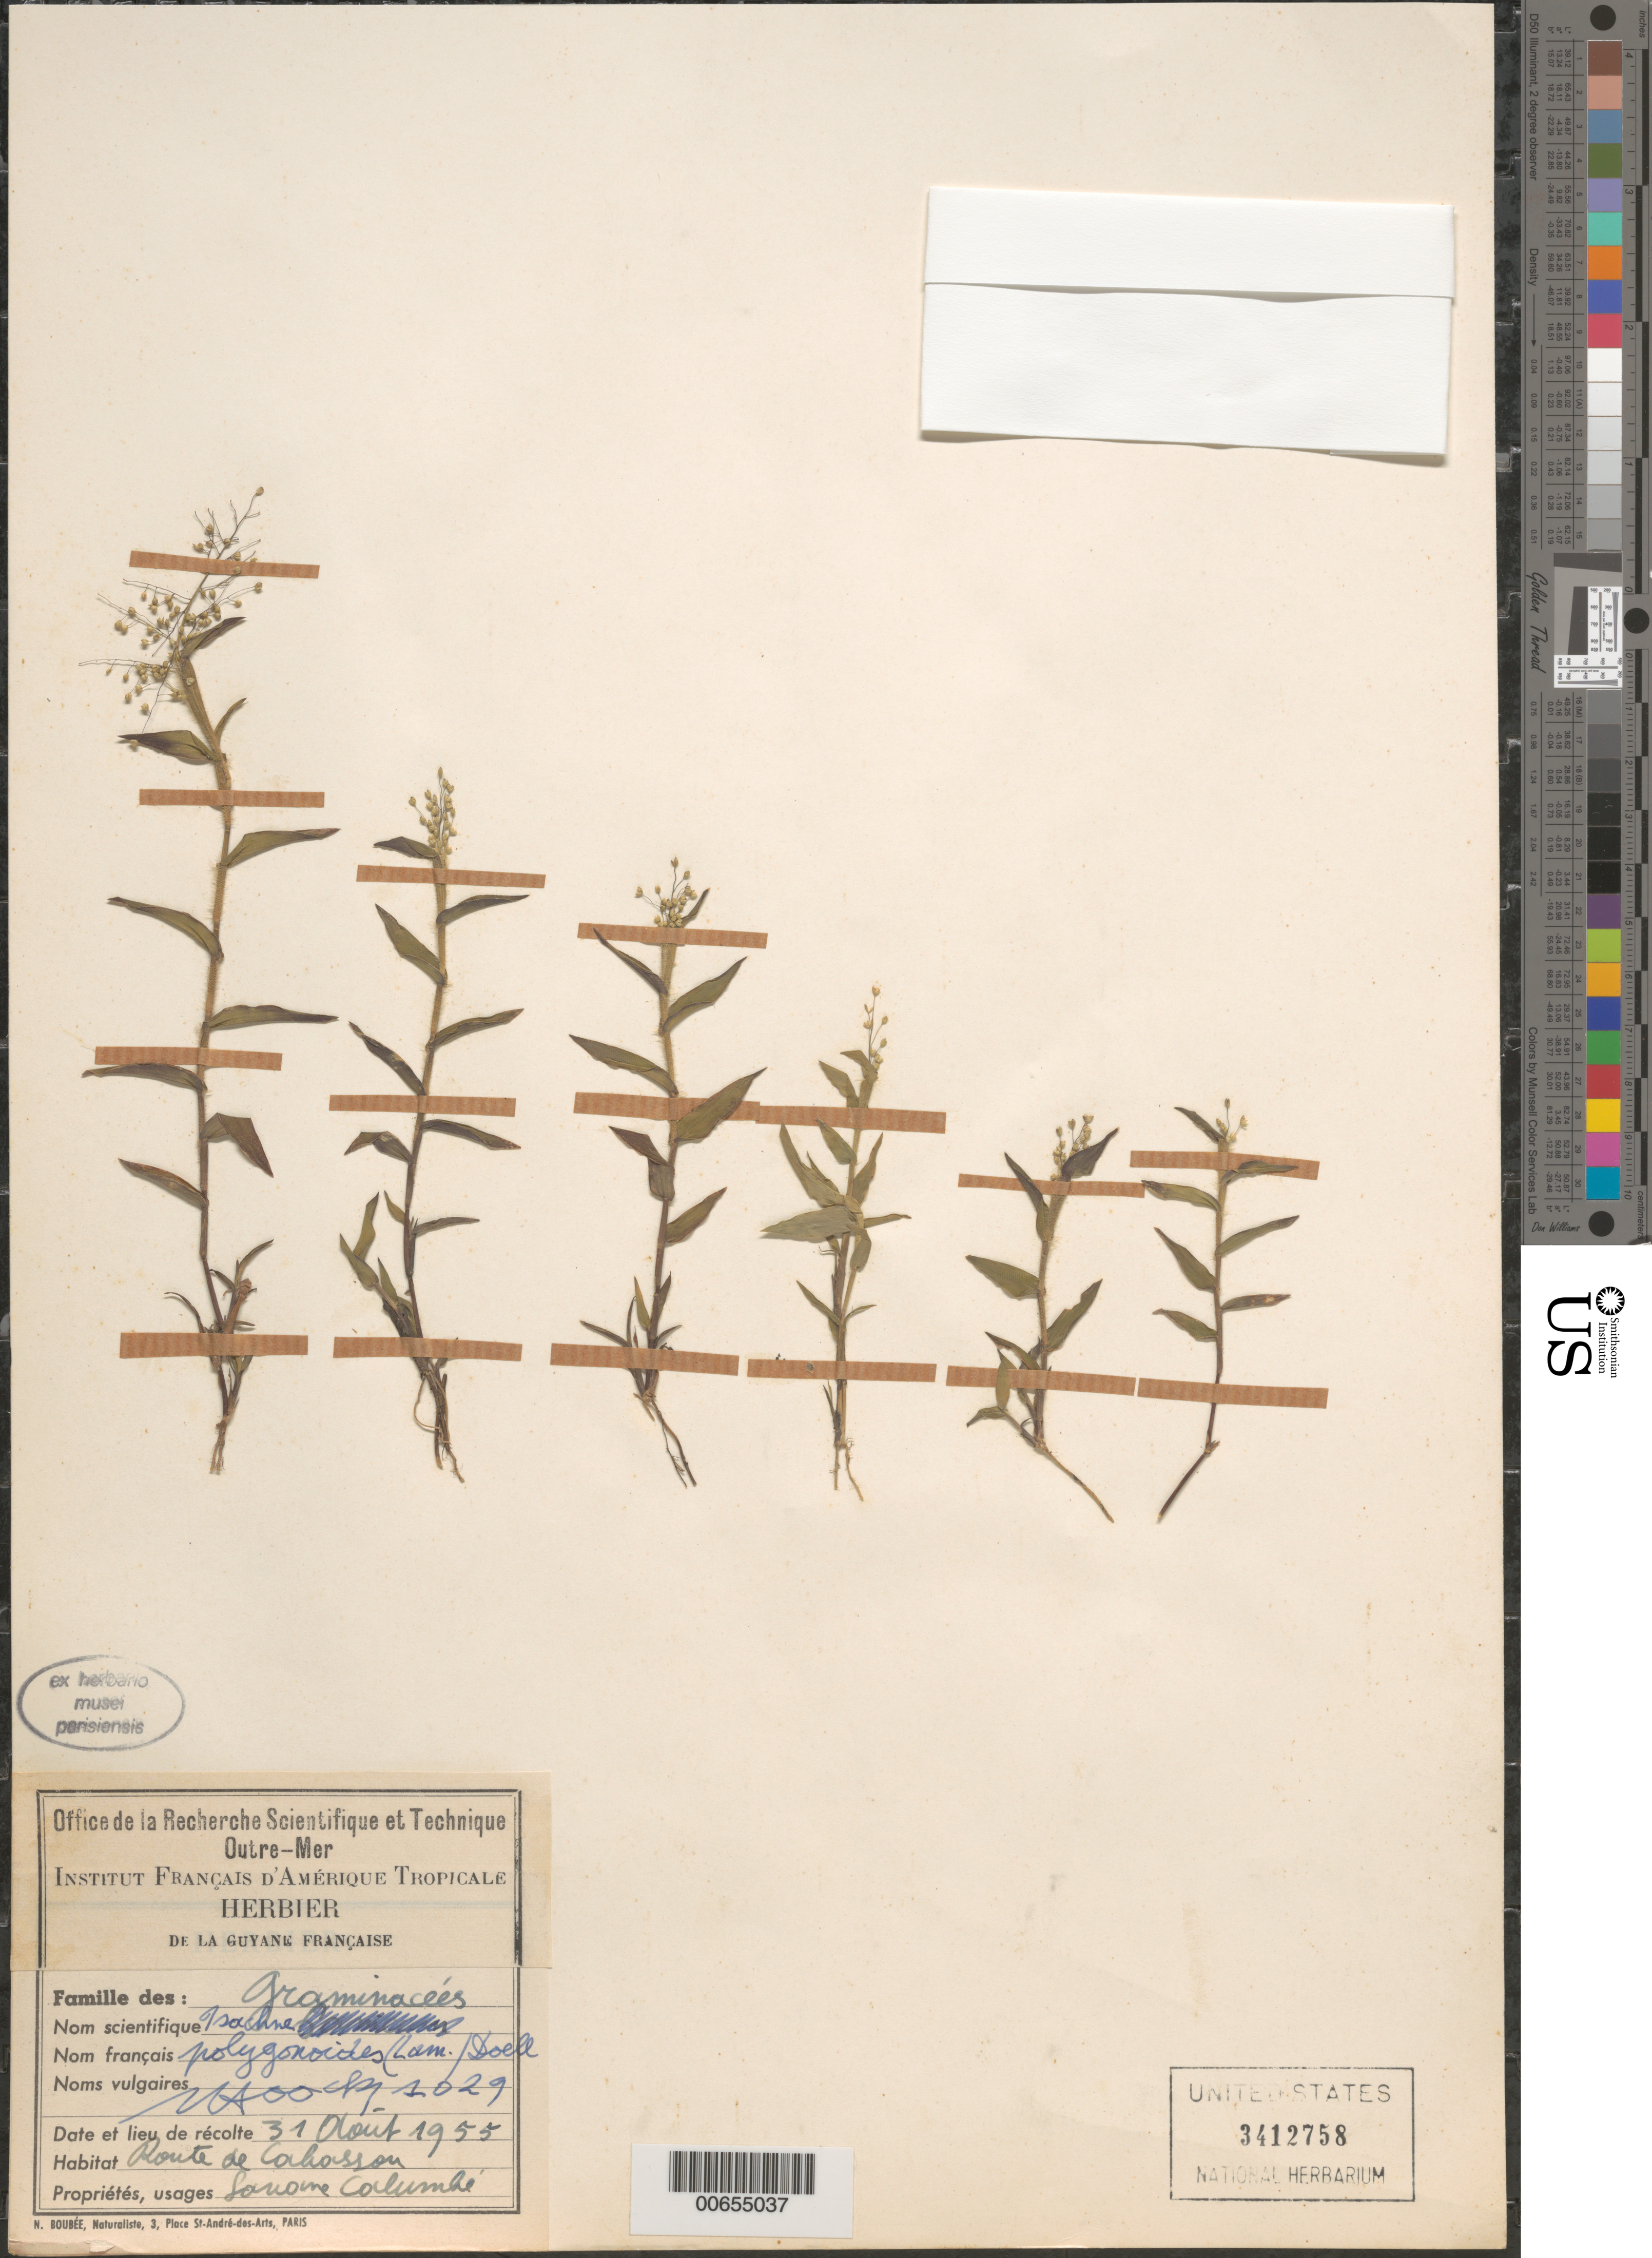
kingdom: Plantae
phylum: Tracheophyta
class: Liliopsida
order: Poales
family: Poaceae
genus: Isachne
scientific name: Isachne polygonoides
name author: (Lam.) Döll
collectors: J. Hoock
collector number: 1029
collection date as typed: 31-Aug-55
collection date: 1955-08-31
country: French Guiana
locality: Route de Cabassou, Savane Columbé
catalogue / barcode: US 3412758